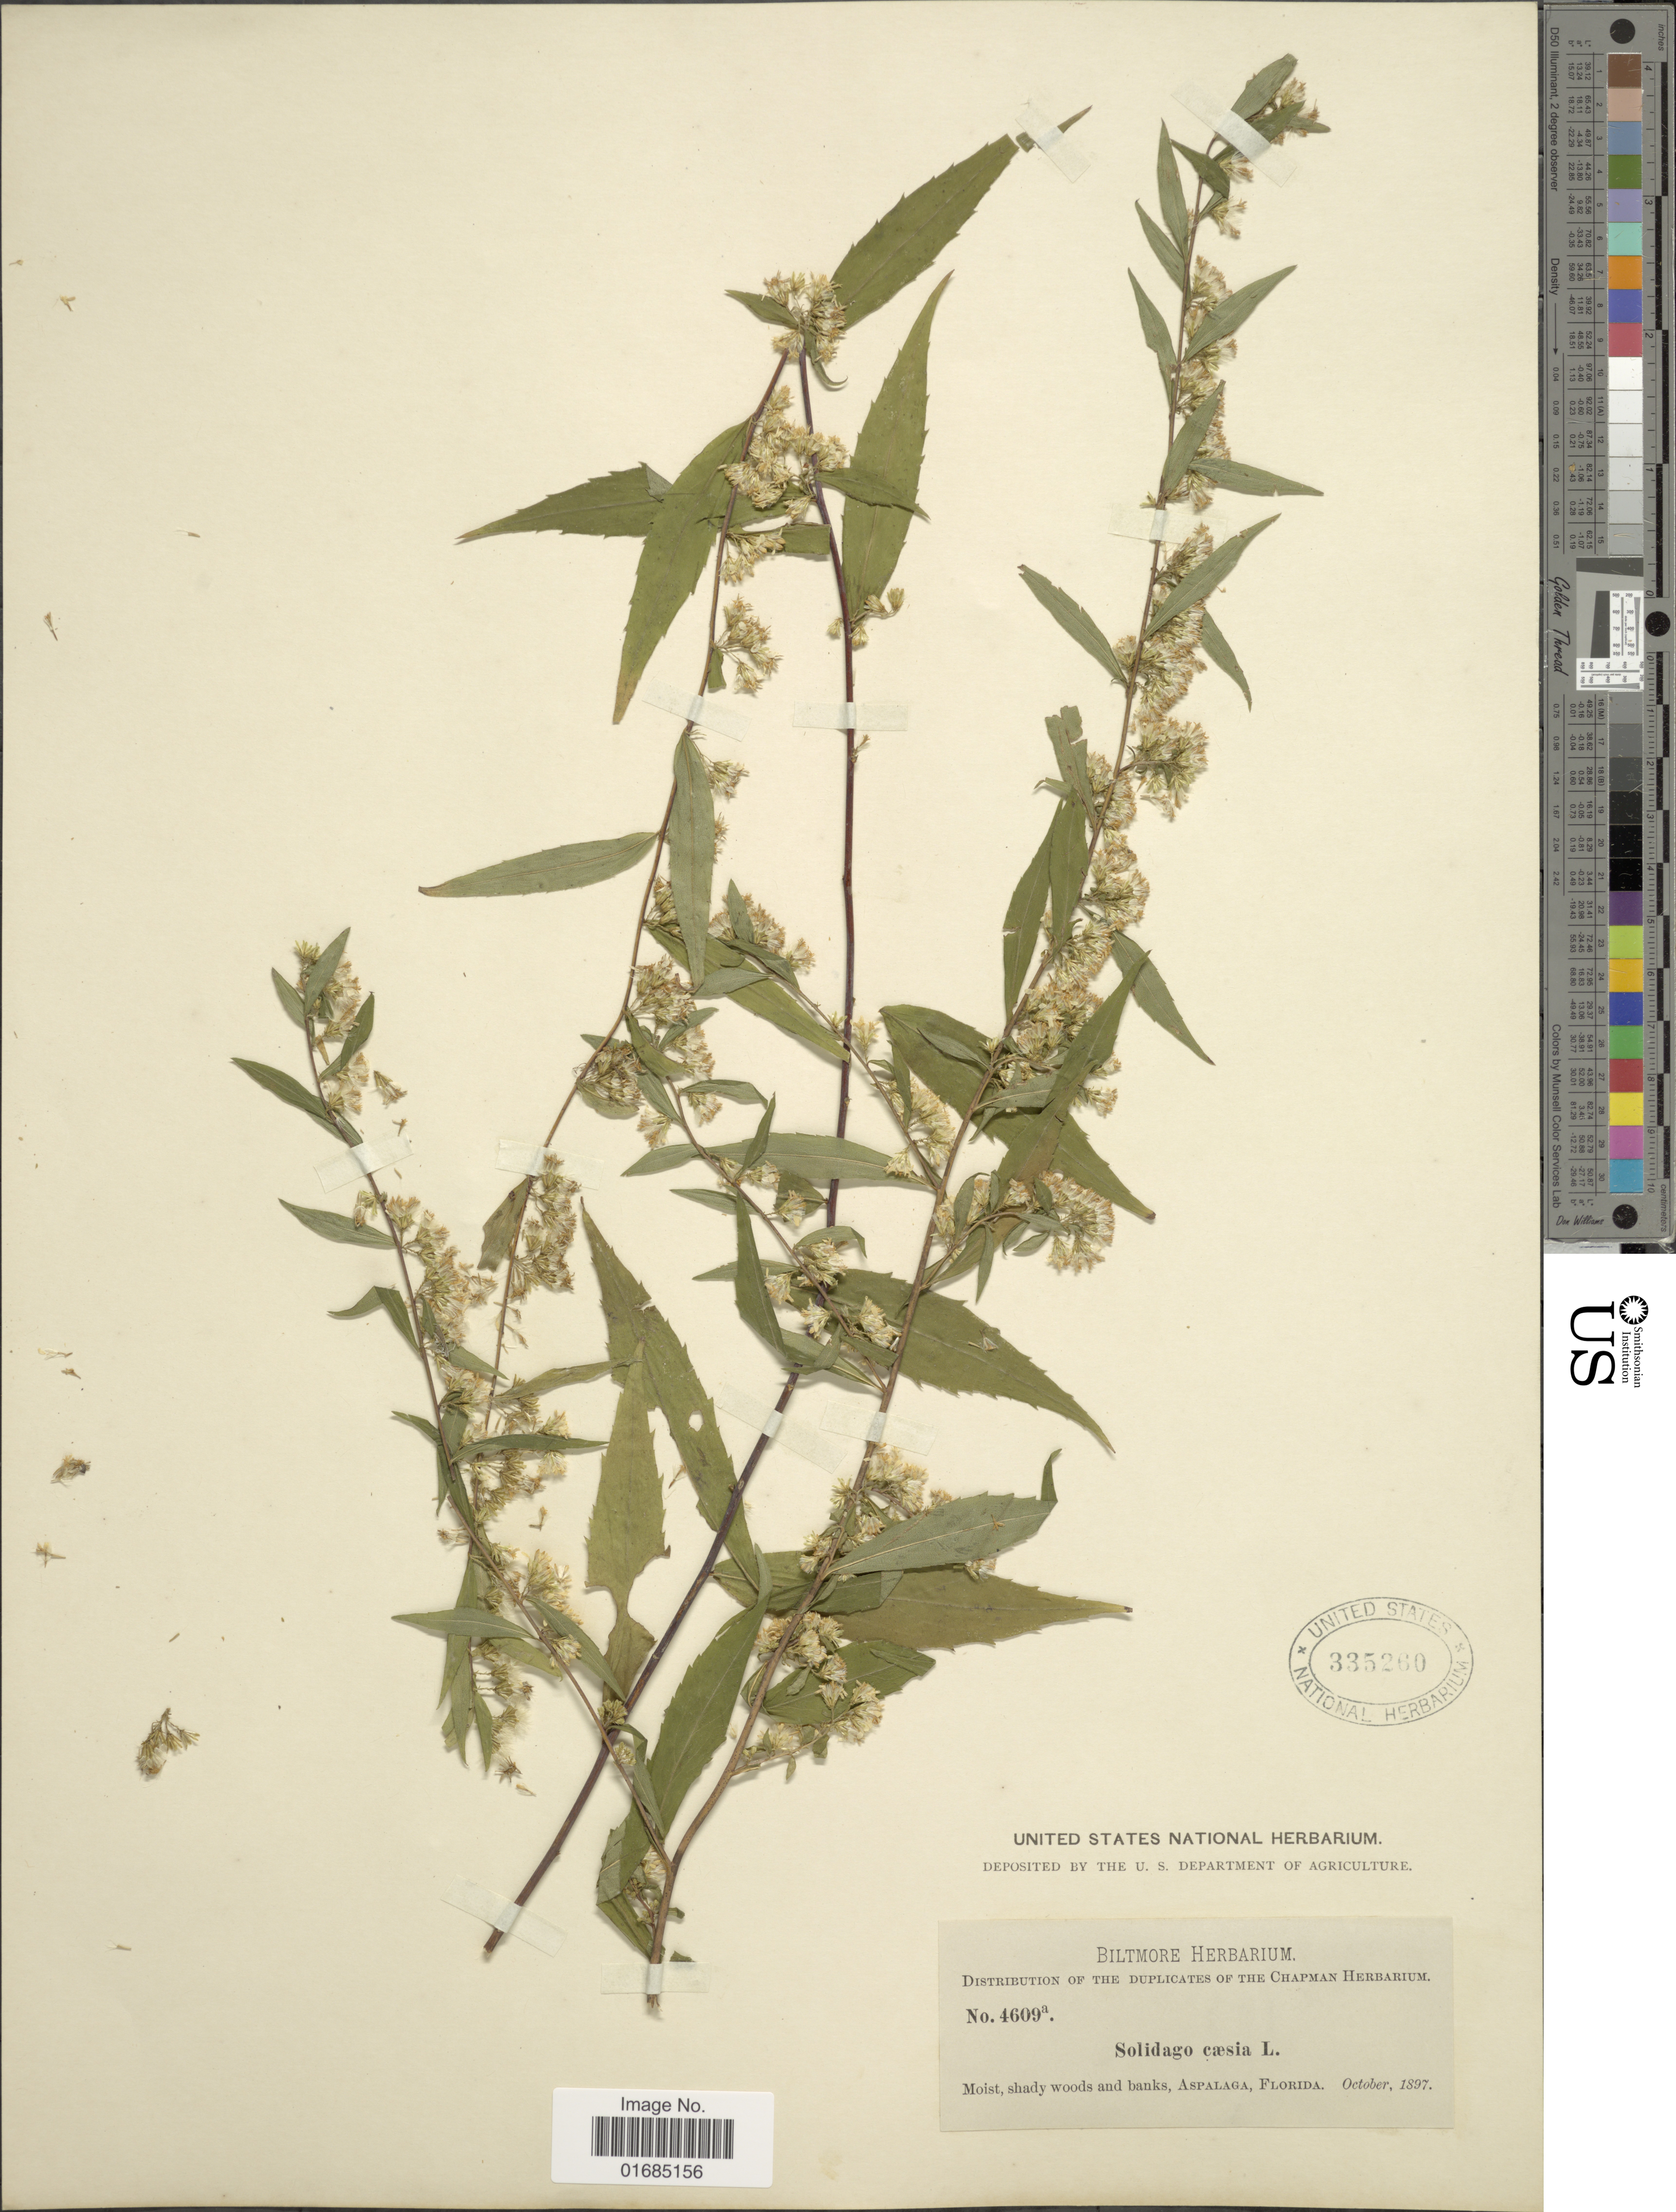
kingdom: Plantae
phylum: Tracheophyta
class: Magnoliopsida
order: Asterales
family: Asteraceae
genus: Solidago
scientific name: Solidago caesia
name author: L.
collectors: ex herb. Biltmore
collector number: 4609a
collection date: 1897-10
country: United States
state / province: Florida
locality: Aspalaga, Florida.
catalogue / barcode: US 335260